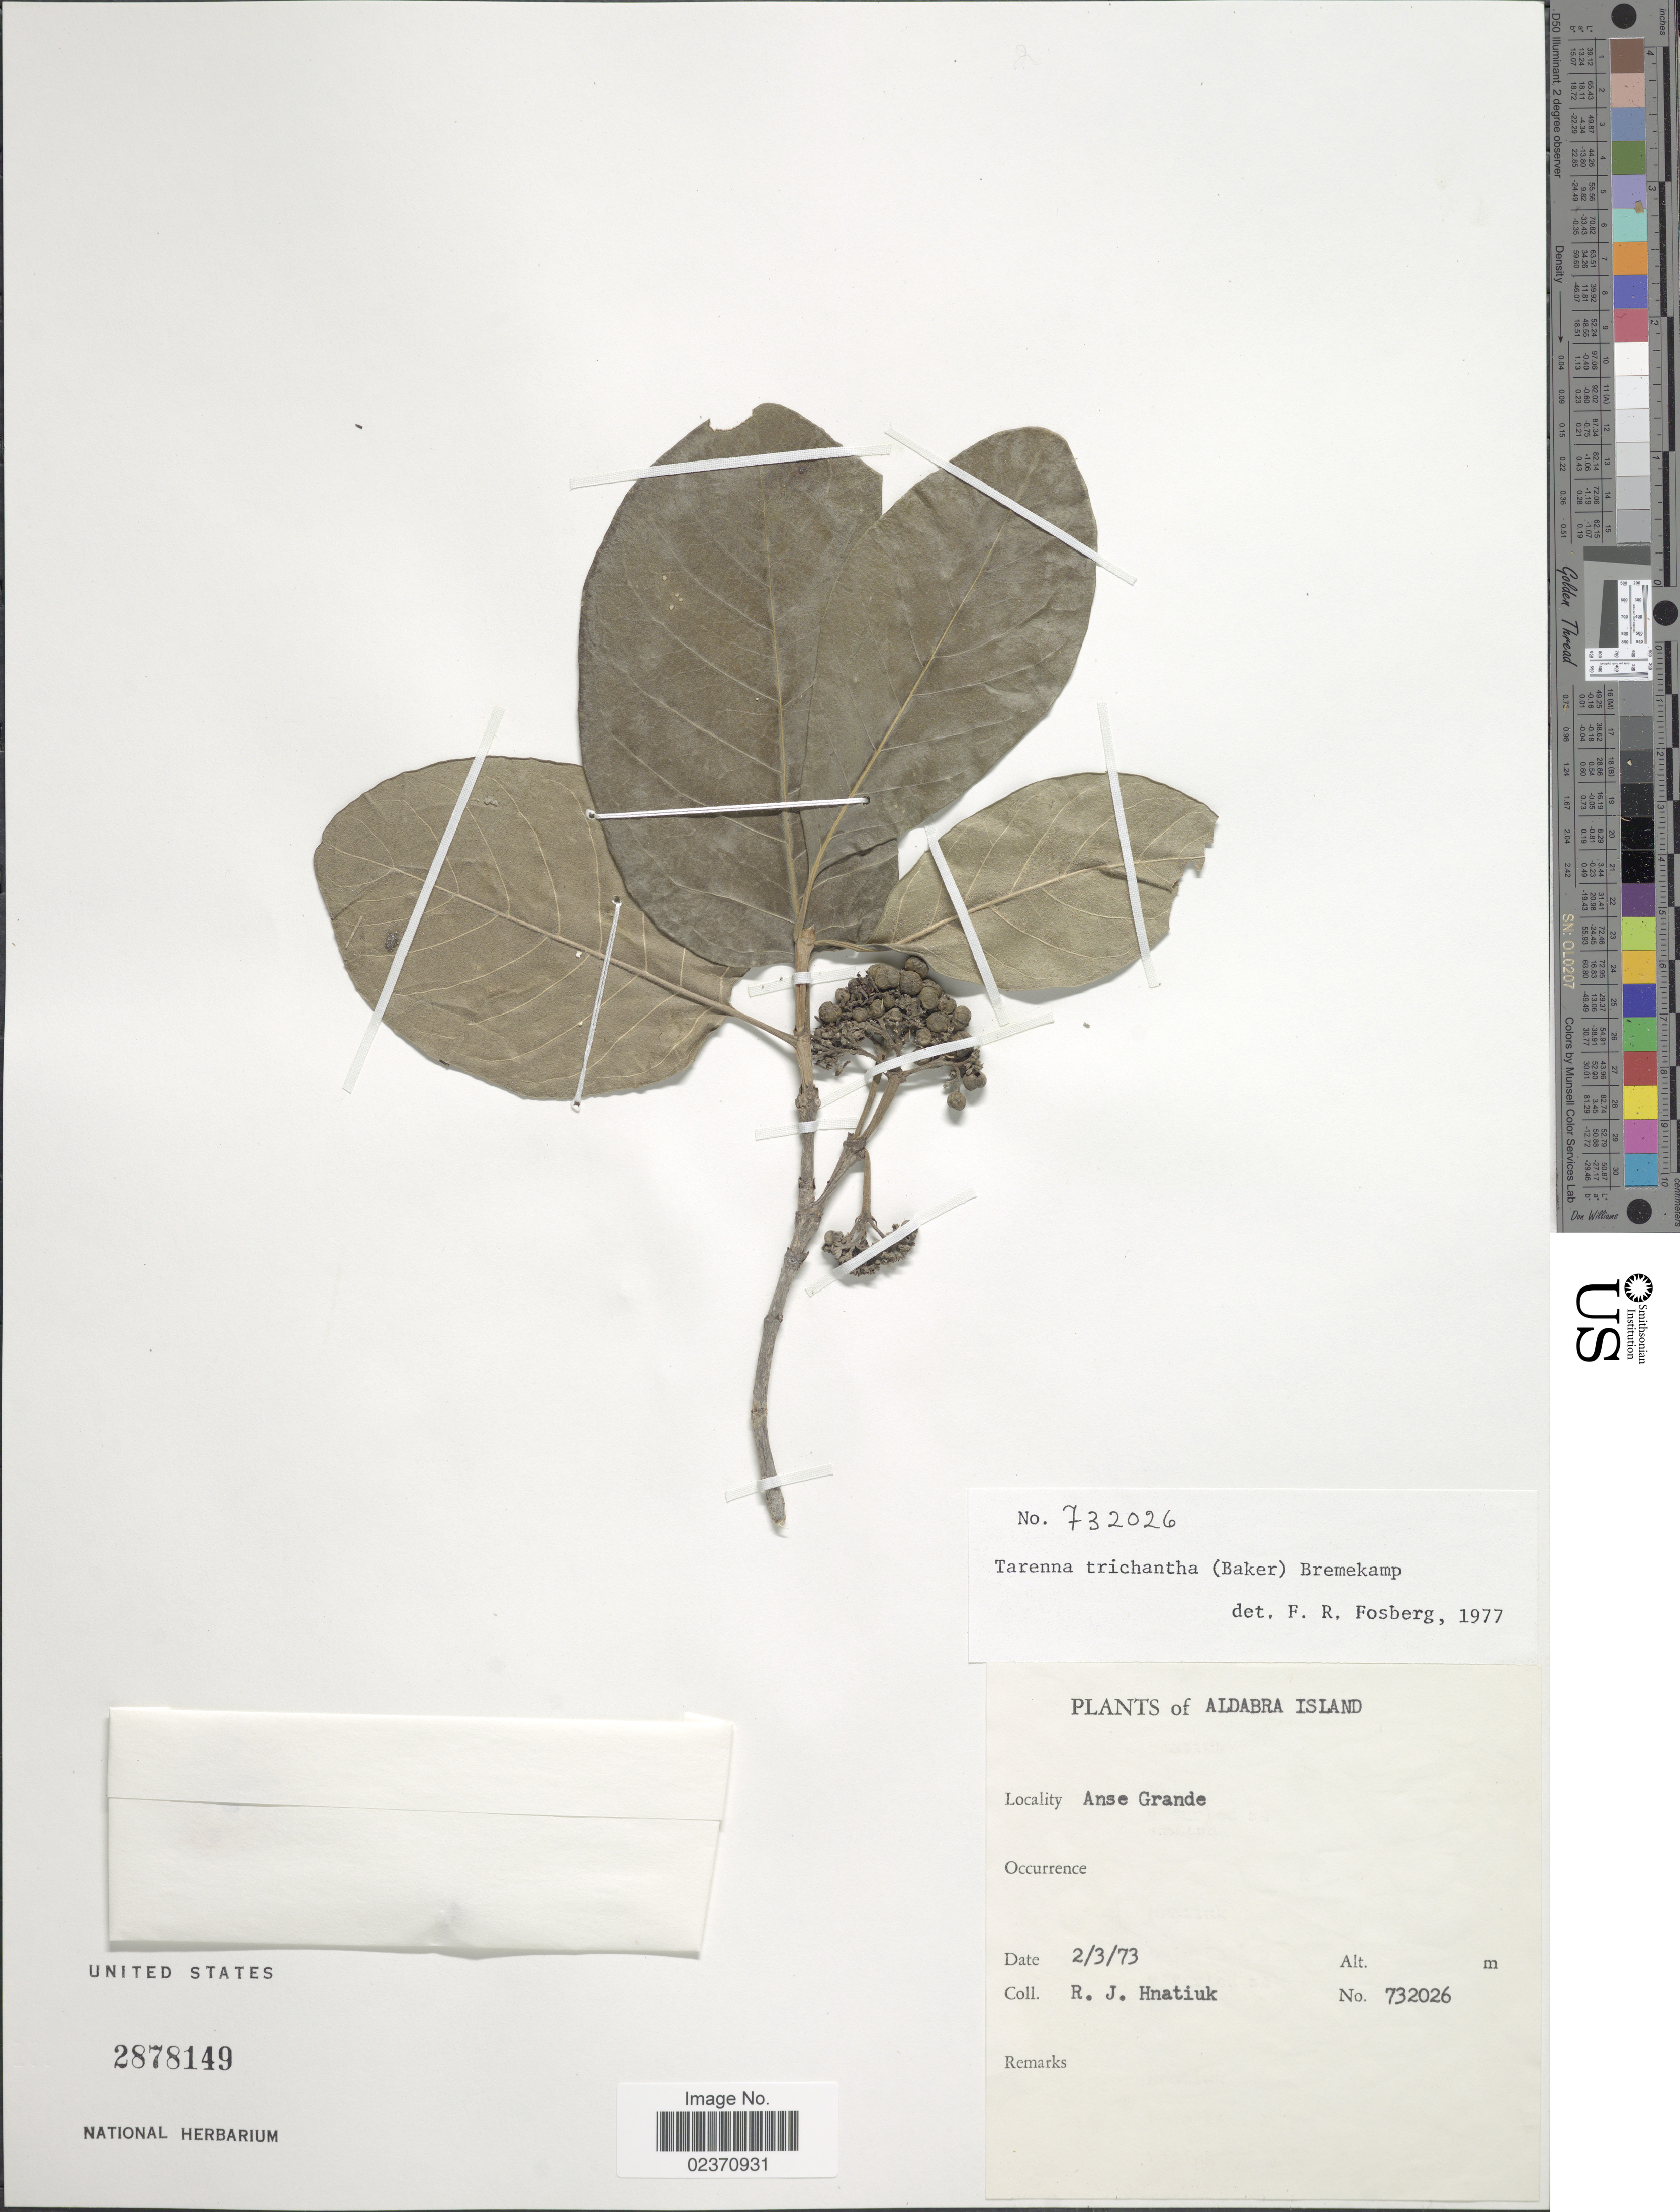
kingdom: Plantae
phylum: Tracheophyta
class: Magnoliopsida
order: Gentianales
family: Rubiaceae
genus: Paracephaelis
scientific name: Paracephaelis trichantha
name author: (Baker) De Block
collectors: R. Hnatiuk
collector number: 732026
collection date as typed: Transcribed d/m/y: 2/3/73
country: Seychelles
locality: Aldabra Island, Anse Grande.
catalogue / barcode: US 2878149